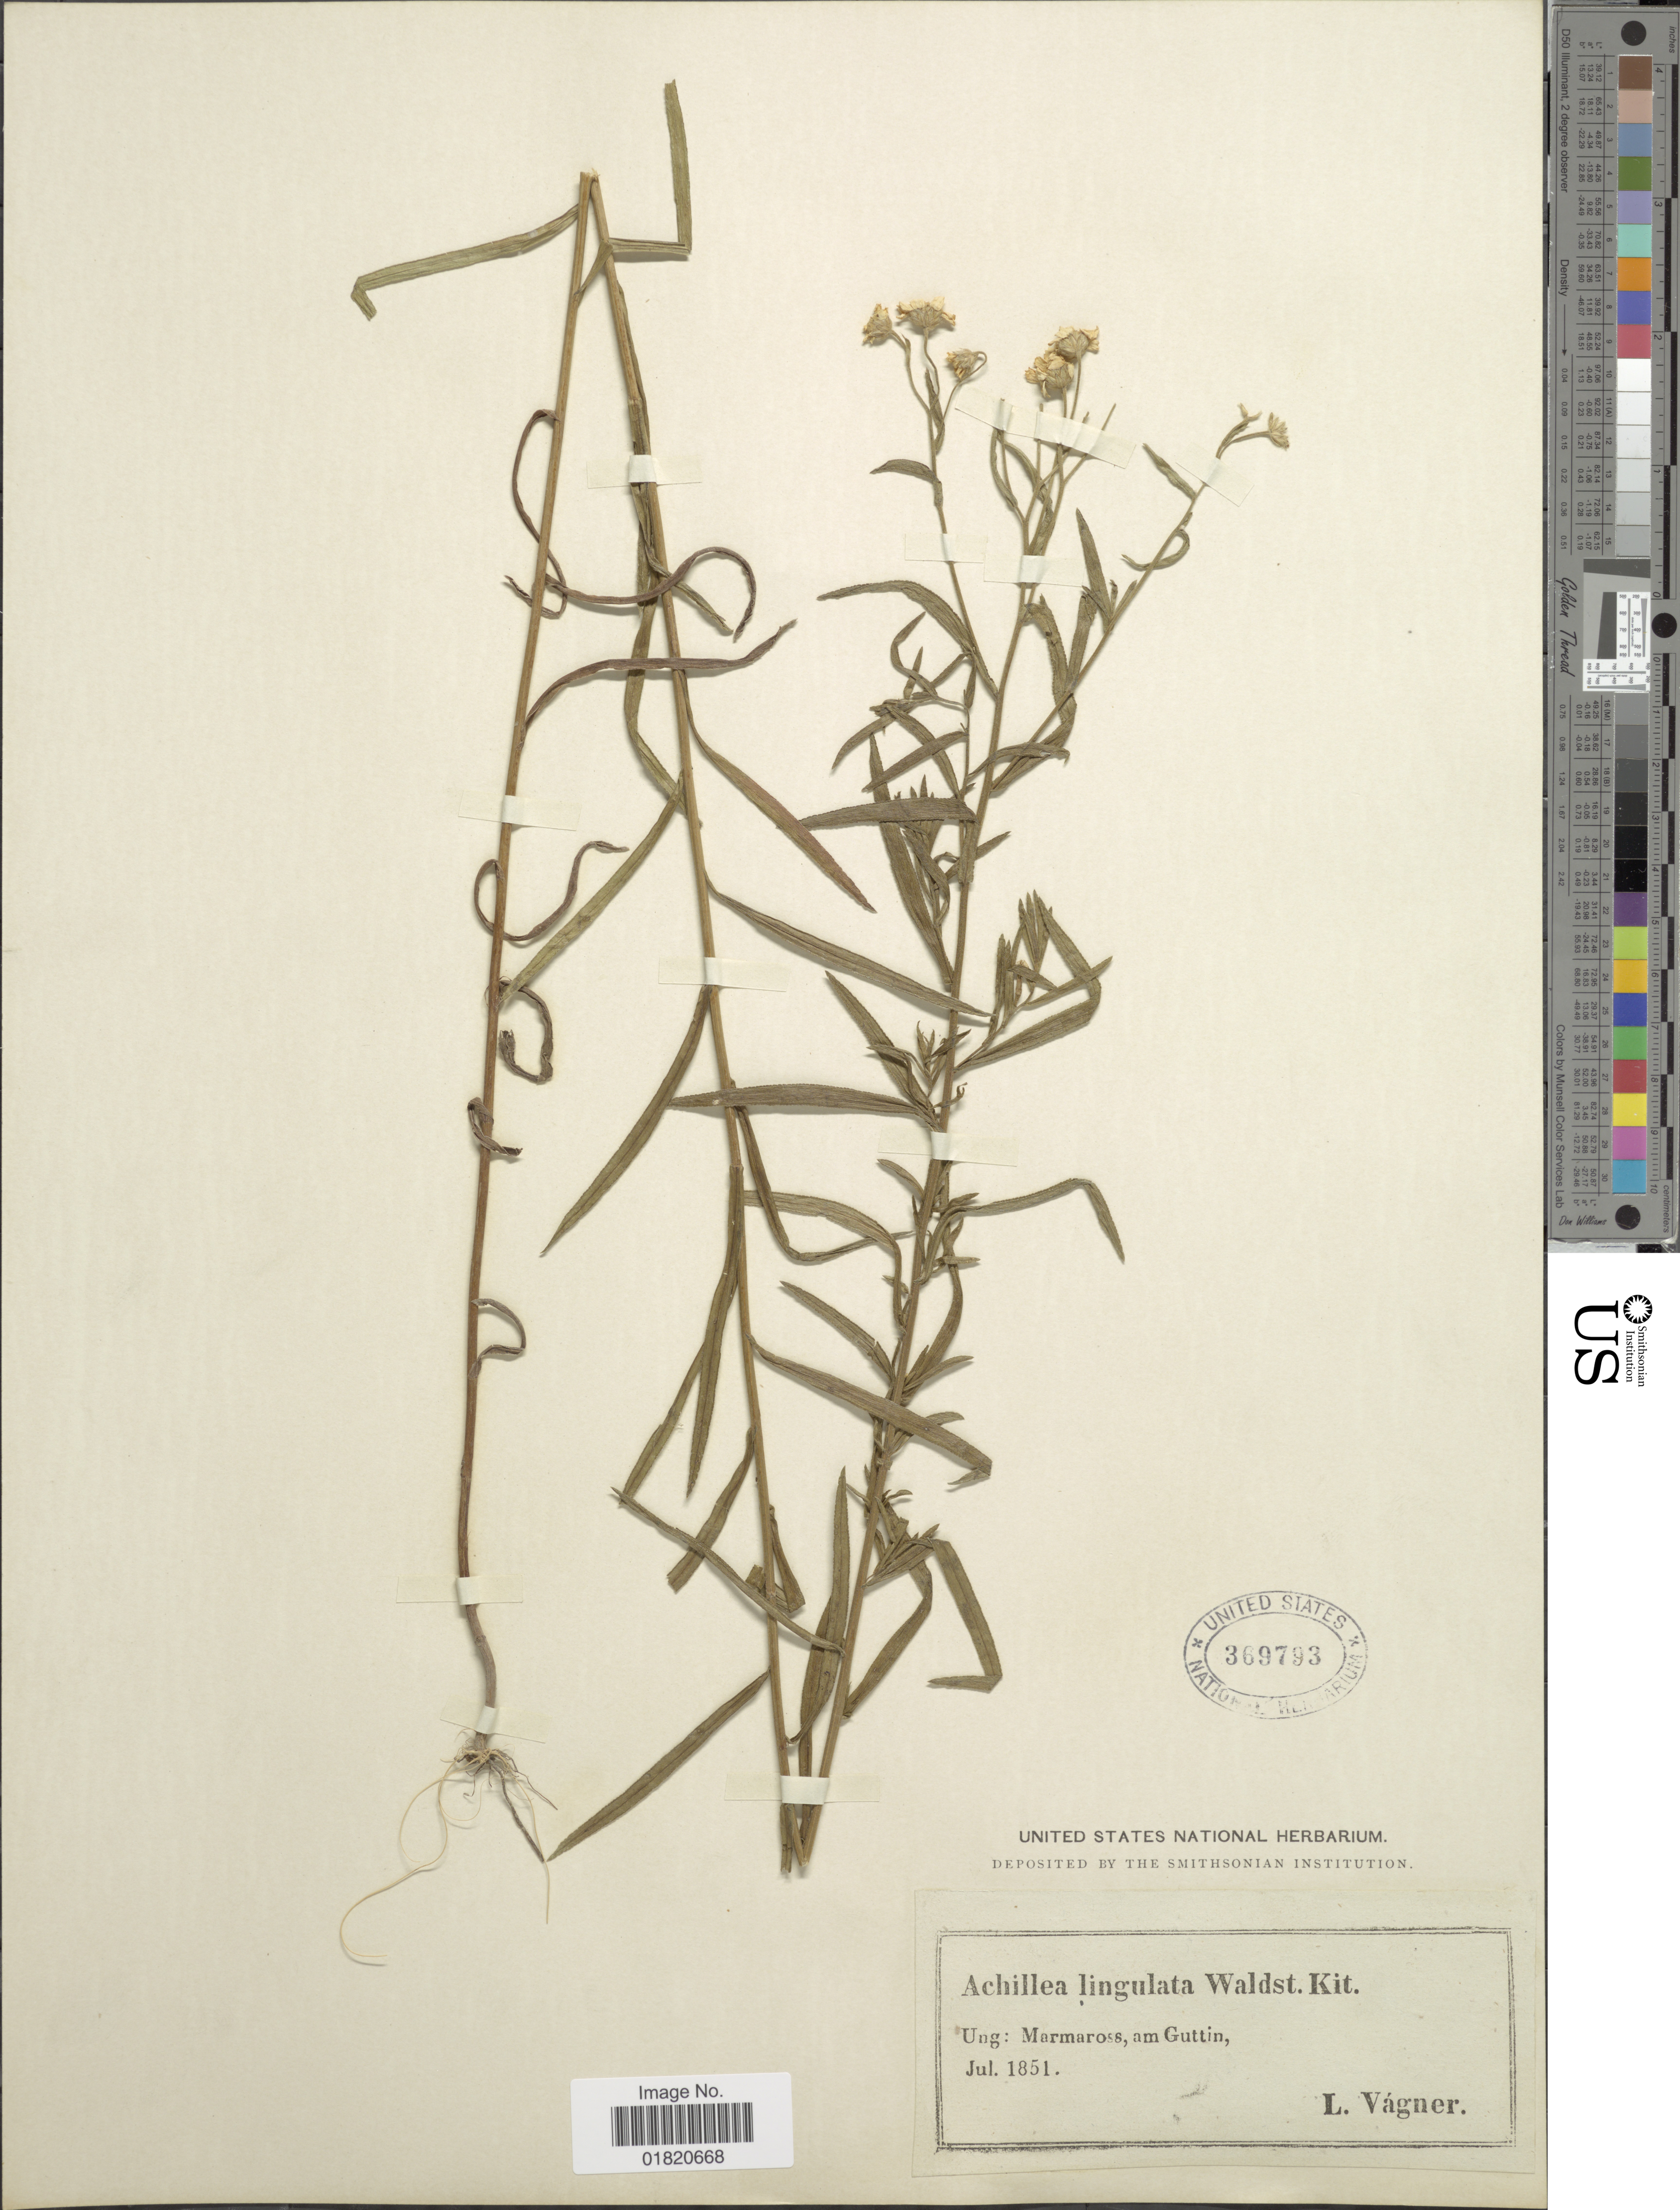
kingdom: Plantae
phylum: Tracheophyta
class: Magnoliopsida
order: Asterales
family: Asteraceae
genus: Achillea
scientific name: Achillea lingulata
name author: Waldst. & Kit.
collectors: L. Vagner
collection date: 1851-07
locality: Ung: Marmaros, am Guttin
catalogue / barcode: US 369793